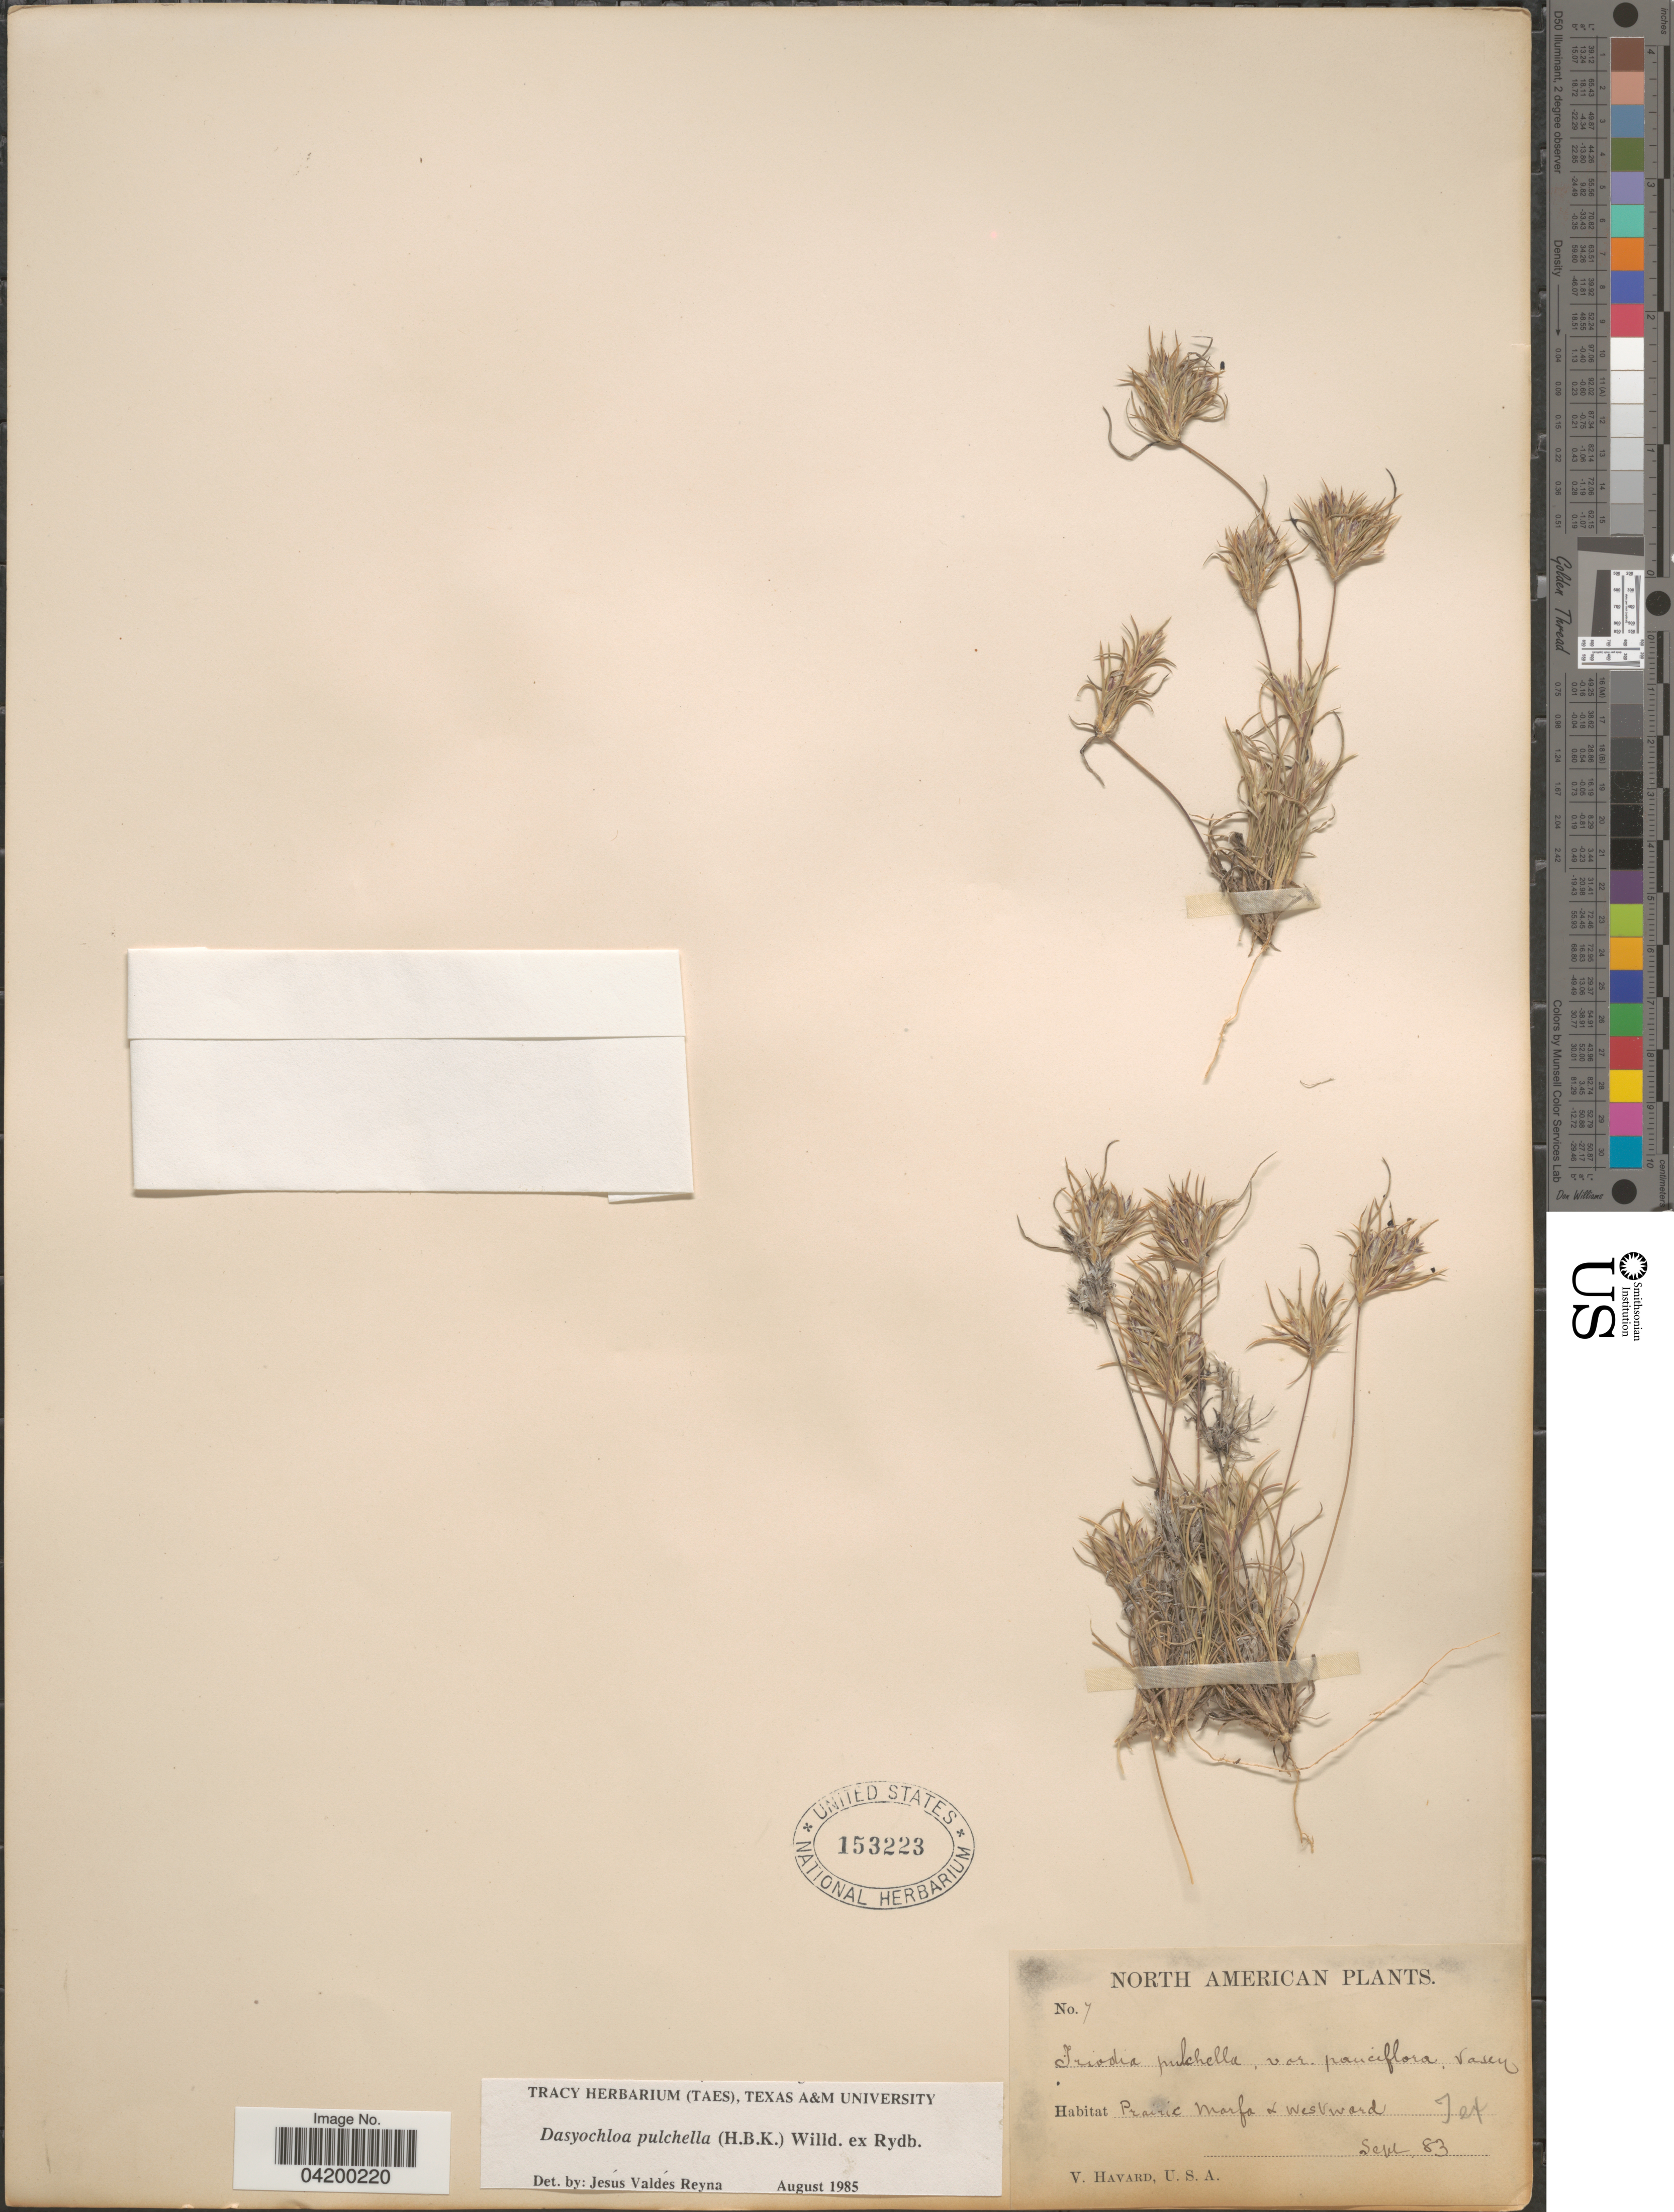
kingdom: Plantae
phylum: Tracheophyta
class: Liliopsida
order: Poales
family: Poaceae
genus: Dasyochloa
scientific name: Dasyochloa pulchella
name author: (Kunth) Willd. ex Rydb.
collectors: V. Havard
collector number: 7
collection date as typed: Transcribed d/m/y: /9/83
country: United States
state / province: Texas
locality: Prairie Marfa & Westward.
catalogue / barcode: US 153223